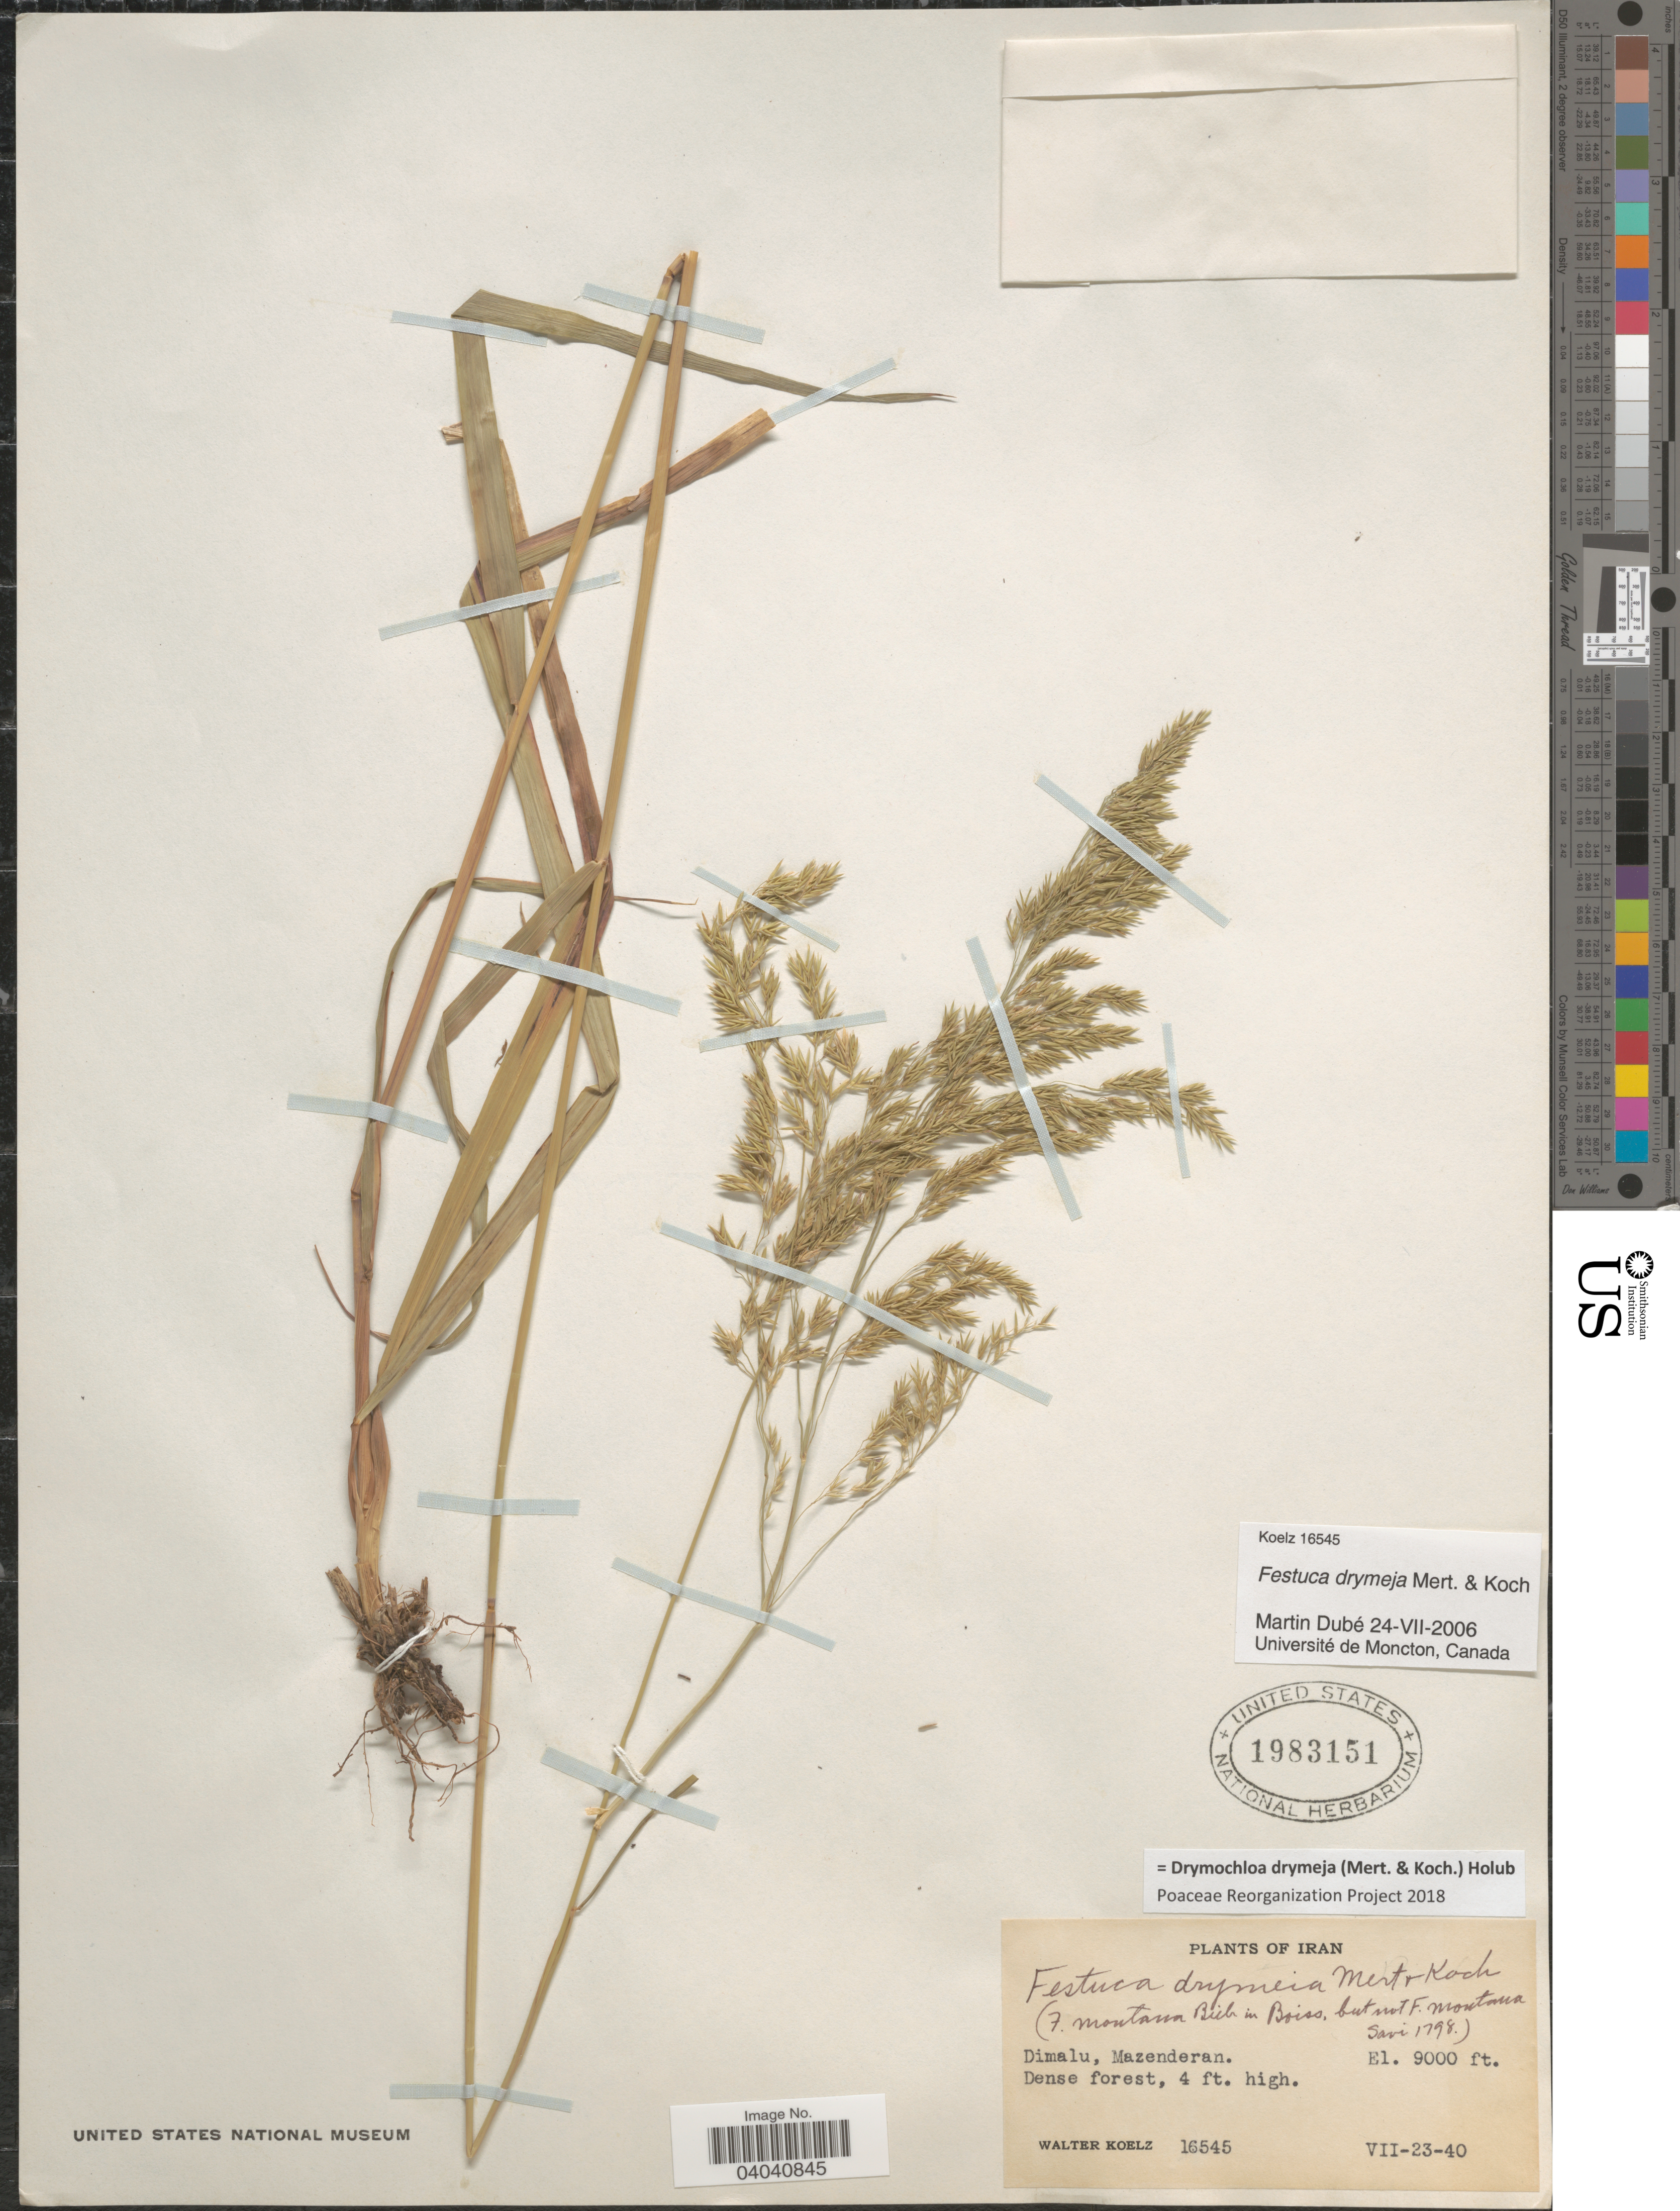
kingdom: Plantae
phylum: Tracheophyta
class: Liliopsida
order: Poales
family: Poaceae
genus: Drymochloa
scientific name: Drymochloa drymeja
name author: (Mert. & W.D.J. Koch) Holub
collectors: W. N. Koelz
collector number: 16545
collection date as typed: Transcribed d/m/y: 23/7/40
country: Iran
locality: Dimalu, Mazenderan.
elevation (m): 2743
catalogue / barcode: US 1983151